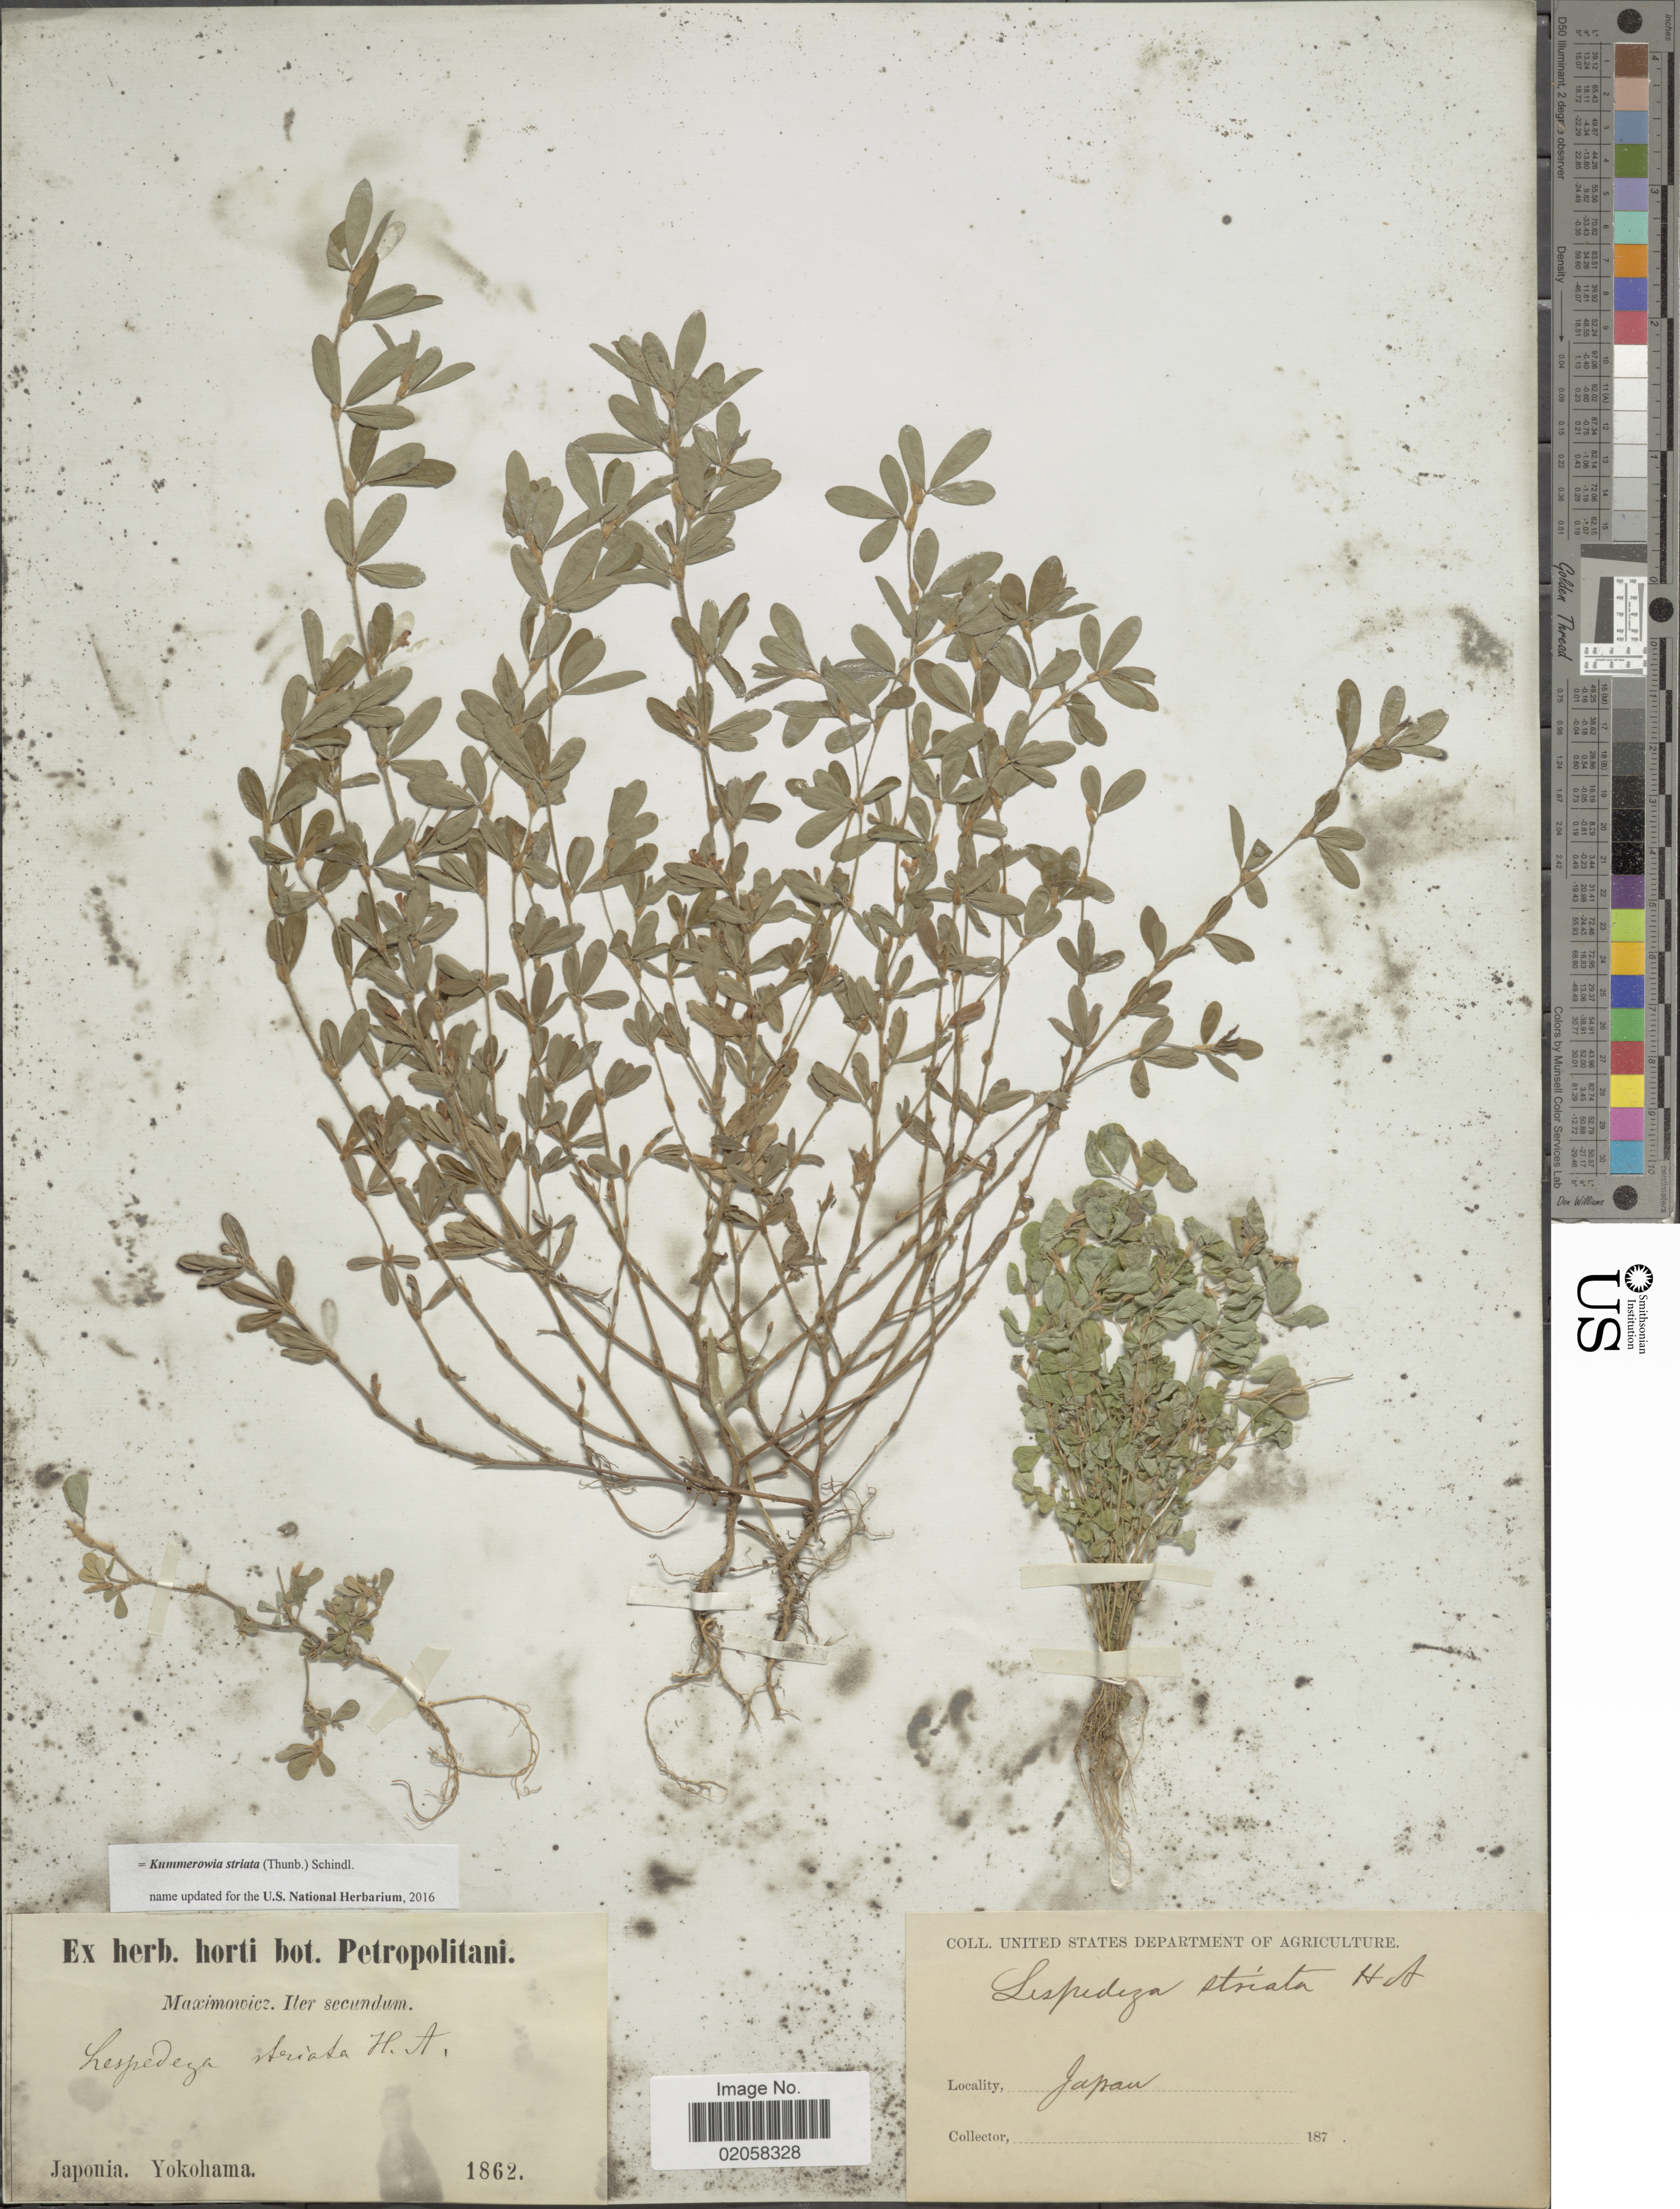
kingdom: Plantae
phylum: Tracheophyta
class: Magnoliopsida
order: Fabales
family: Fabaceae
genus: Kummerowia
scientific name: Kummerowia striata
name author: (Thunb.) Schindl.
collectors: Maximowicz, --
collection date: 1862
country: Japan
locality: Yokohama